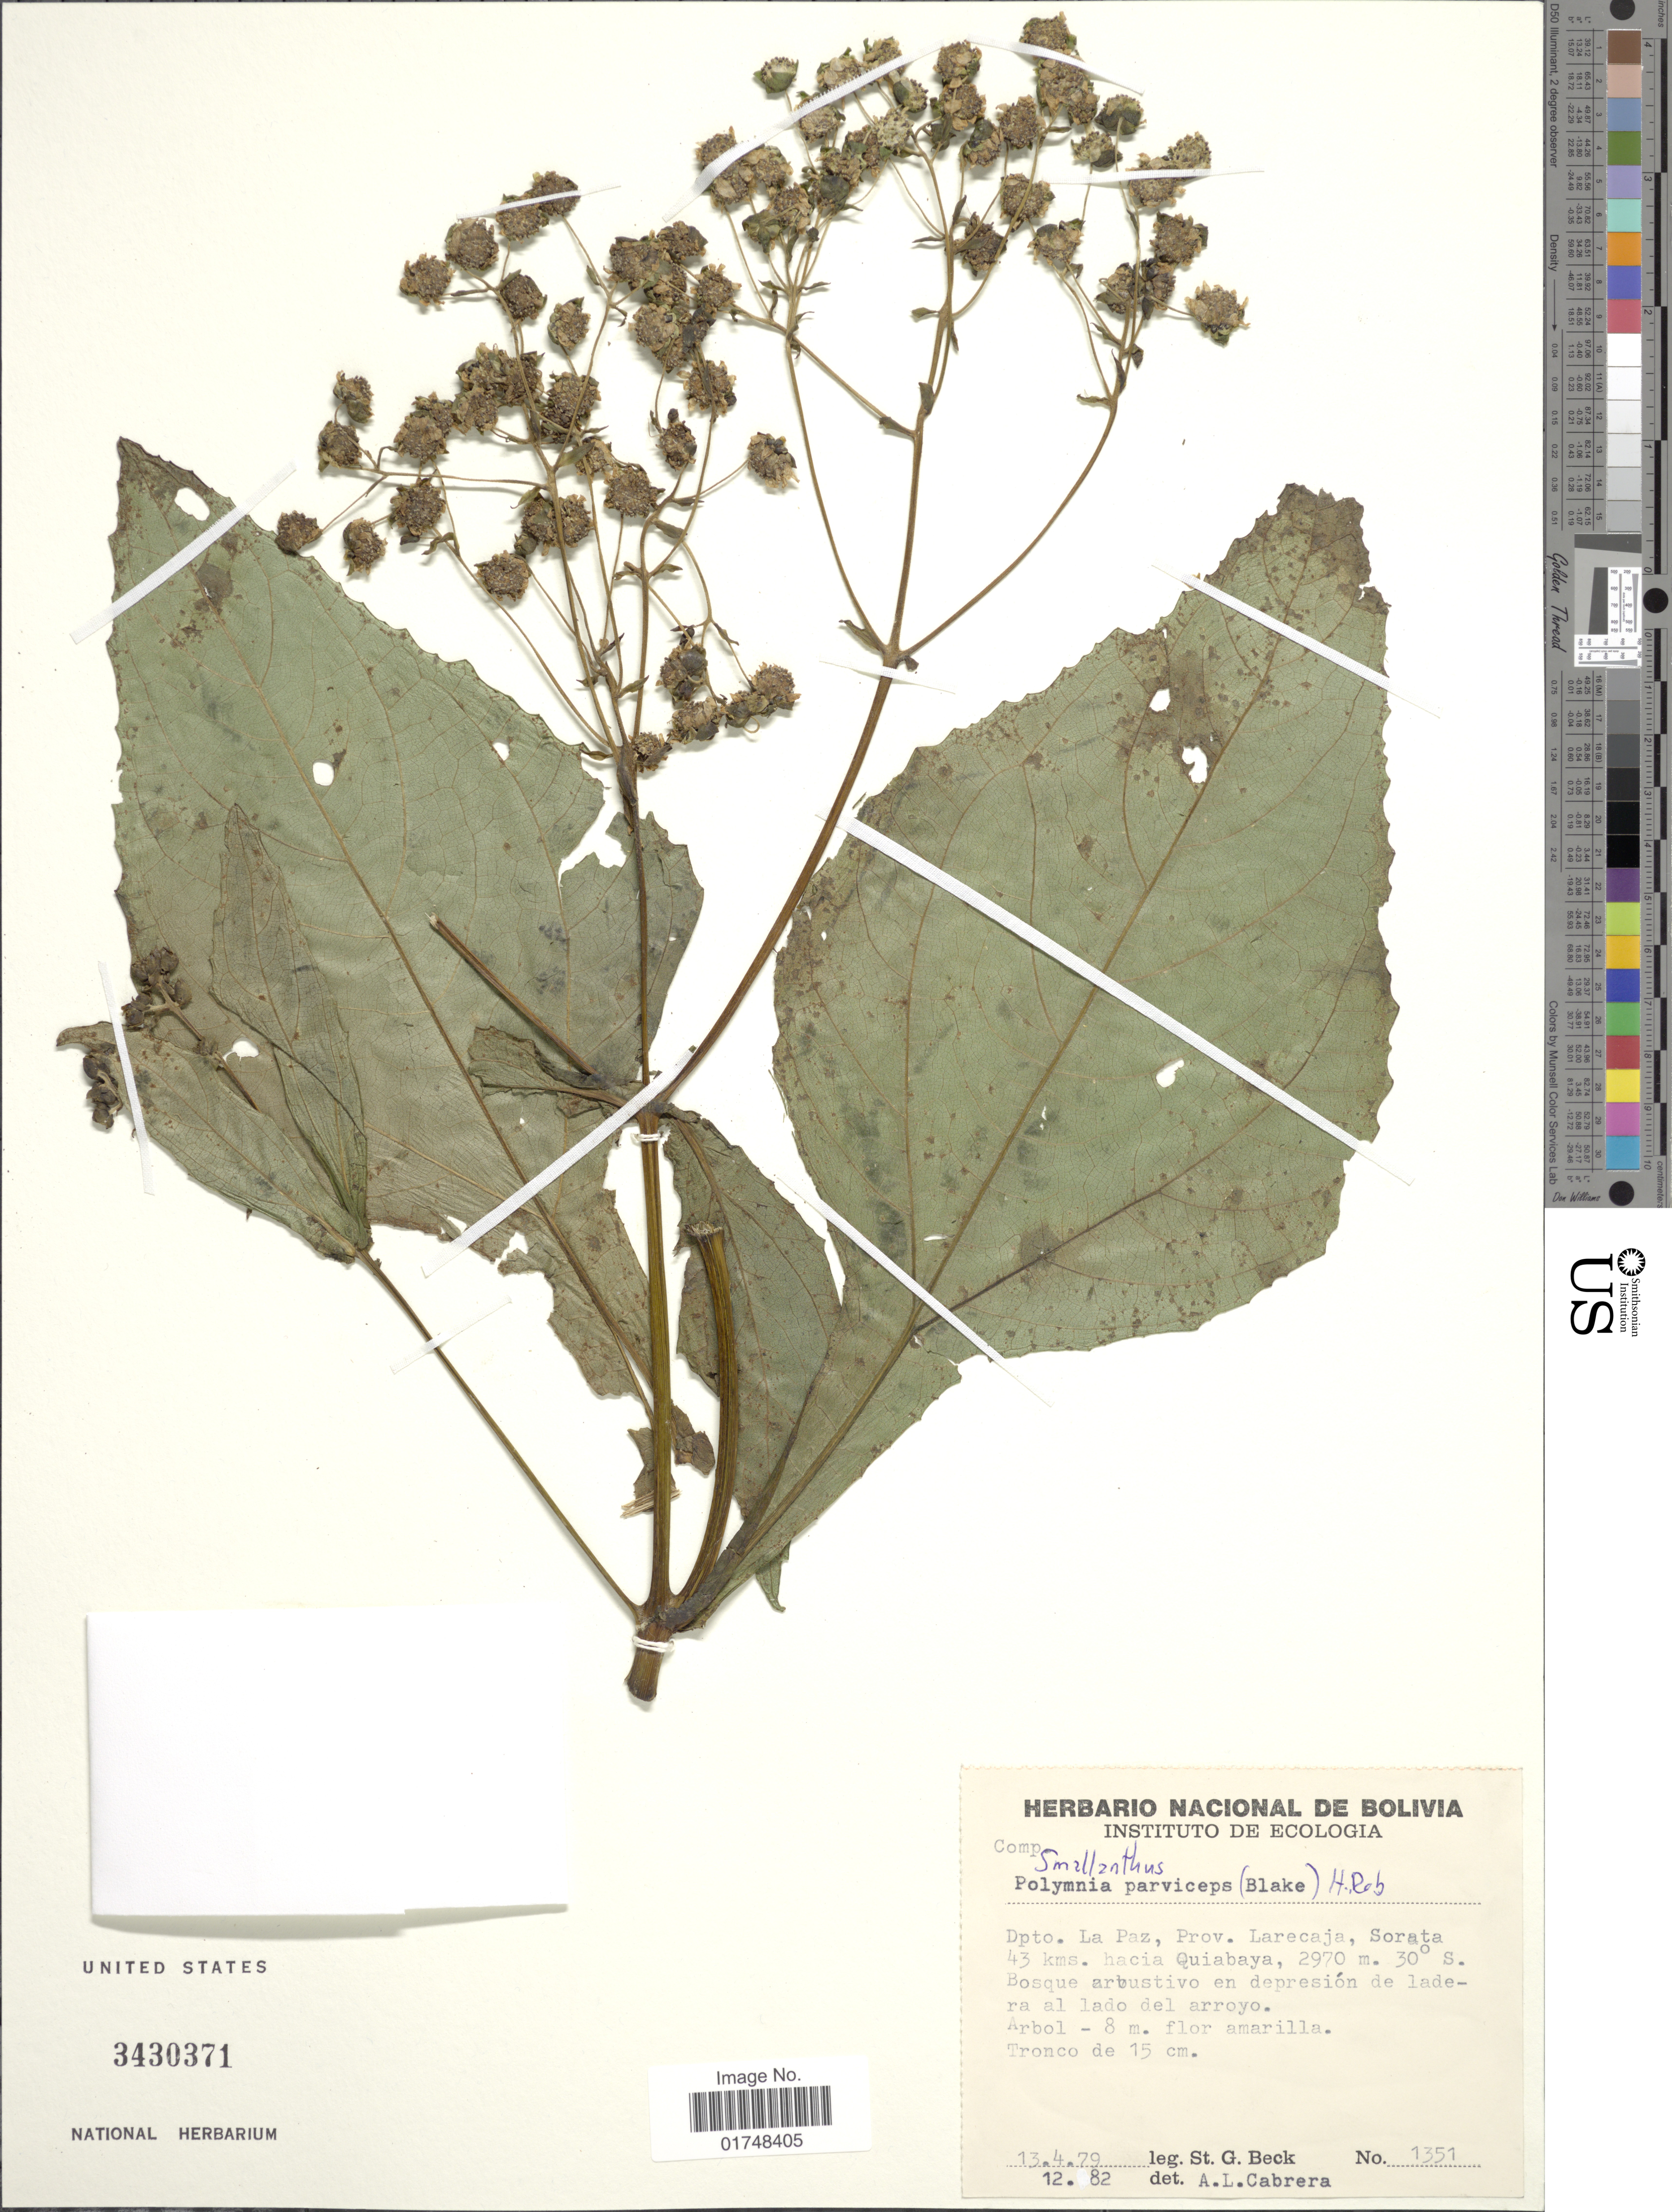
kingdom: Plantae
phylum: Tracheophyta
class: Magnoliopsida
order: Asterales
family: Asteraceae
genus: Smallanthus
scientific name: Smallanthus parviceps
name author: (S.F. Blake) H. Rob.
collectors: S. G. Beck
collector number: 1351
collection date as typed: Transcribed d/m/y: 13/4/79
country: Bolivia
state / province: La Paz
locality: Prov. Larecaja, Sorata 43 kms hacia Quiabaya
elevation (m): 2970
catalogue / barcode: US 3430371